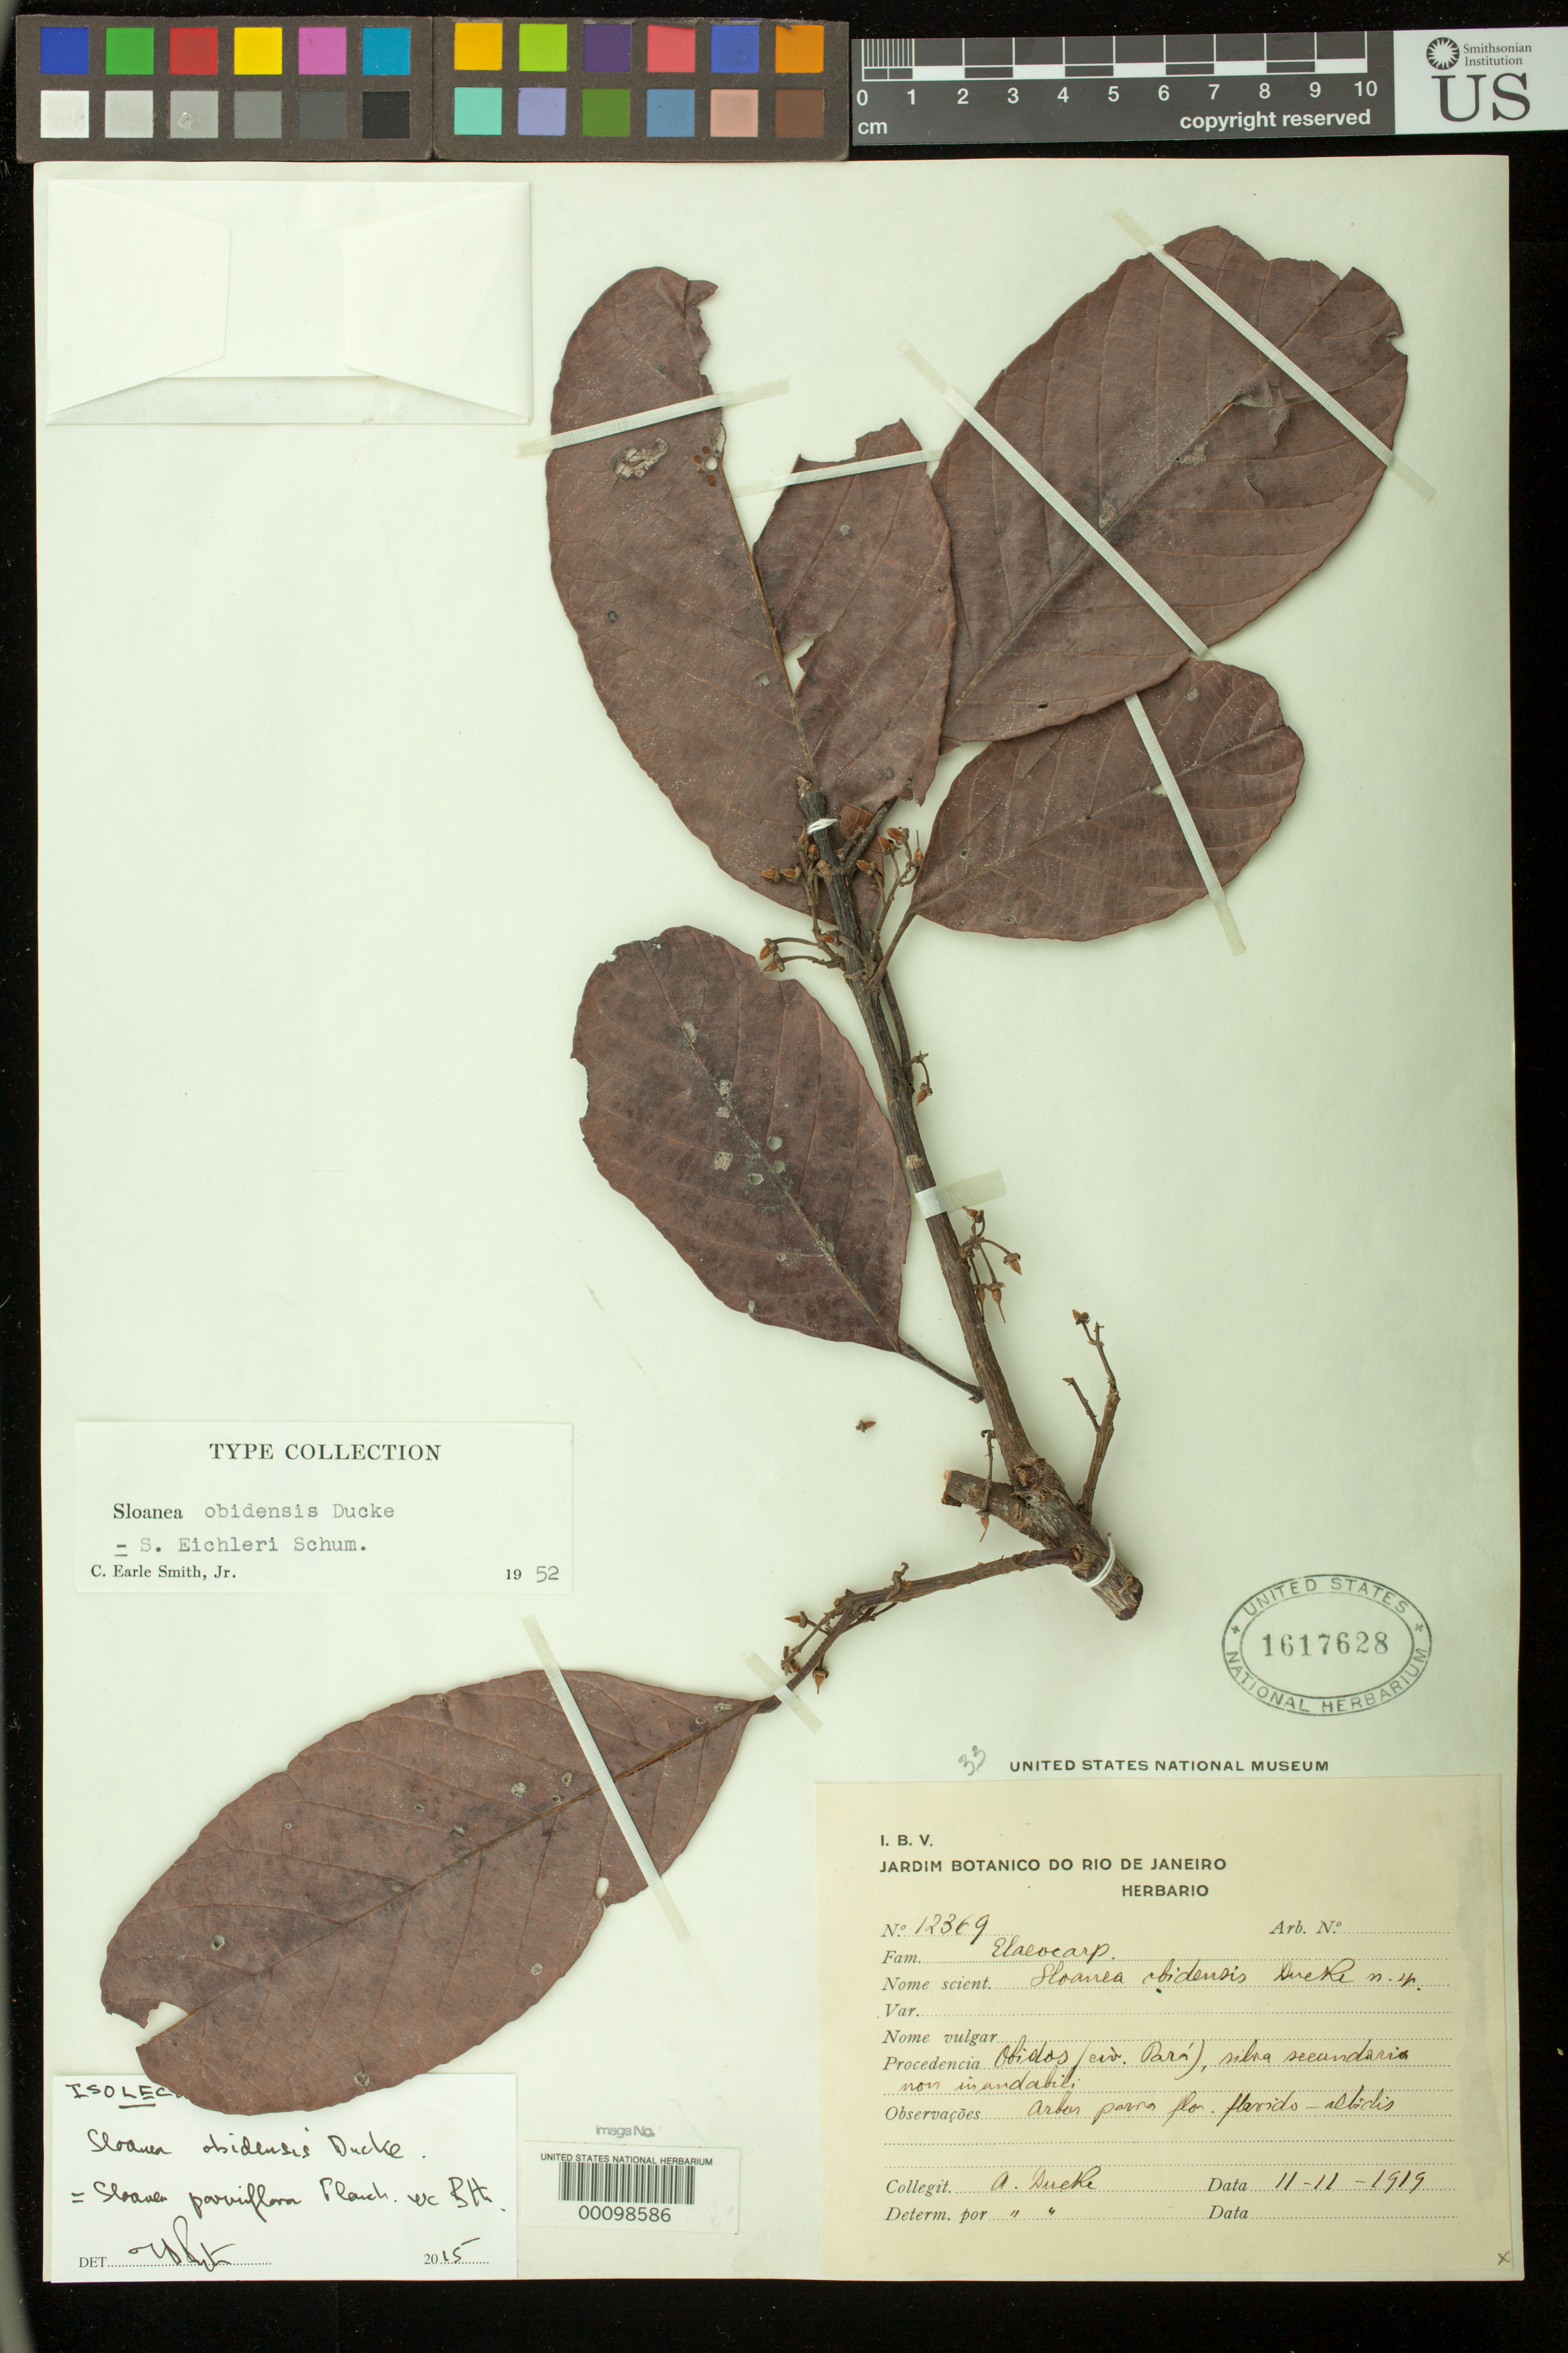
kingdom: Plantae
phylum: Tracheophyta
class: Magnoliopsida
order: Oxalidales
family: Elaeocarpaceae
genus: Sloanea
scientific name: Sloanea obidensis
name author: Ducke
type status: Isosyntype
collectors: A. Ducke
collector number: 12369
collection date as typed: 11 Nov 1919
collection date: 1919-11-11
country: Brazil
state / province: Pará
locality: Obidos.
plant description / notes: Specimen annotated as isolectotype by T.D. Pennington (2015)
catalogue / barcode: US 1617628